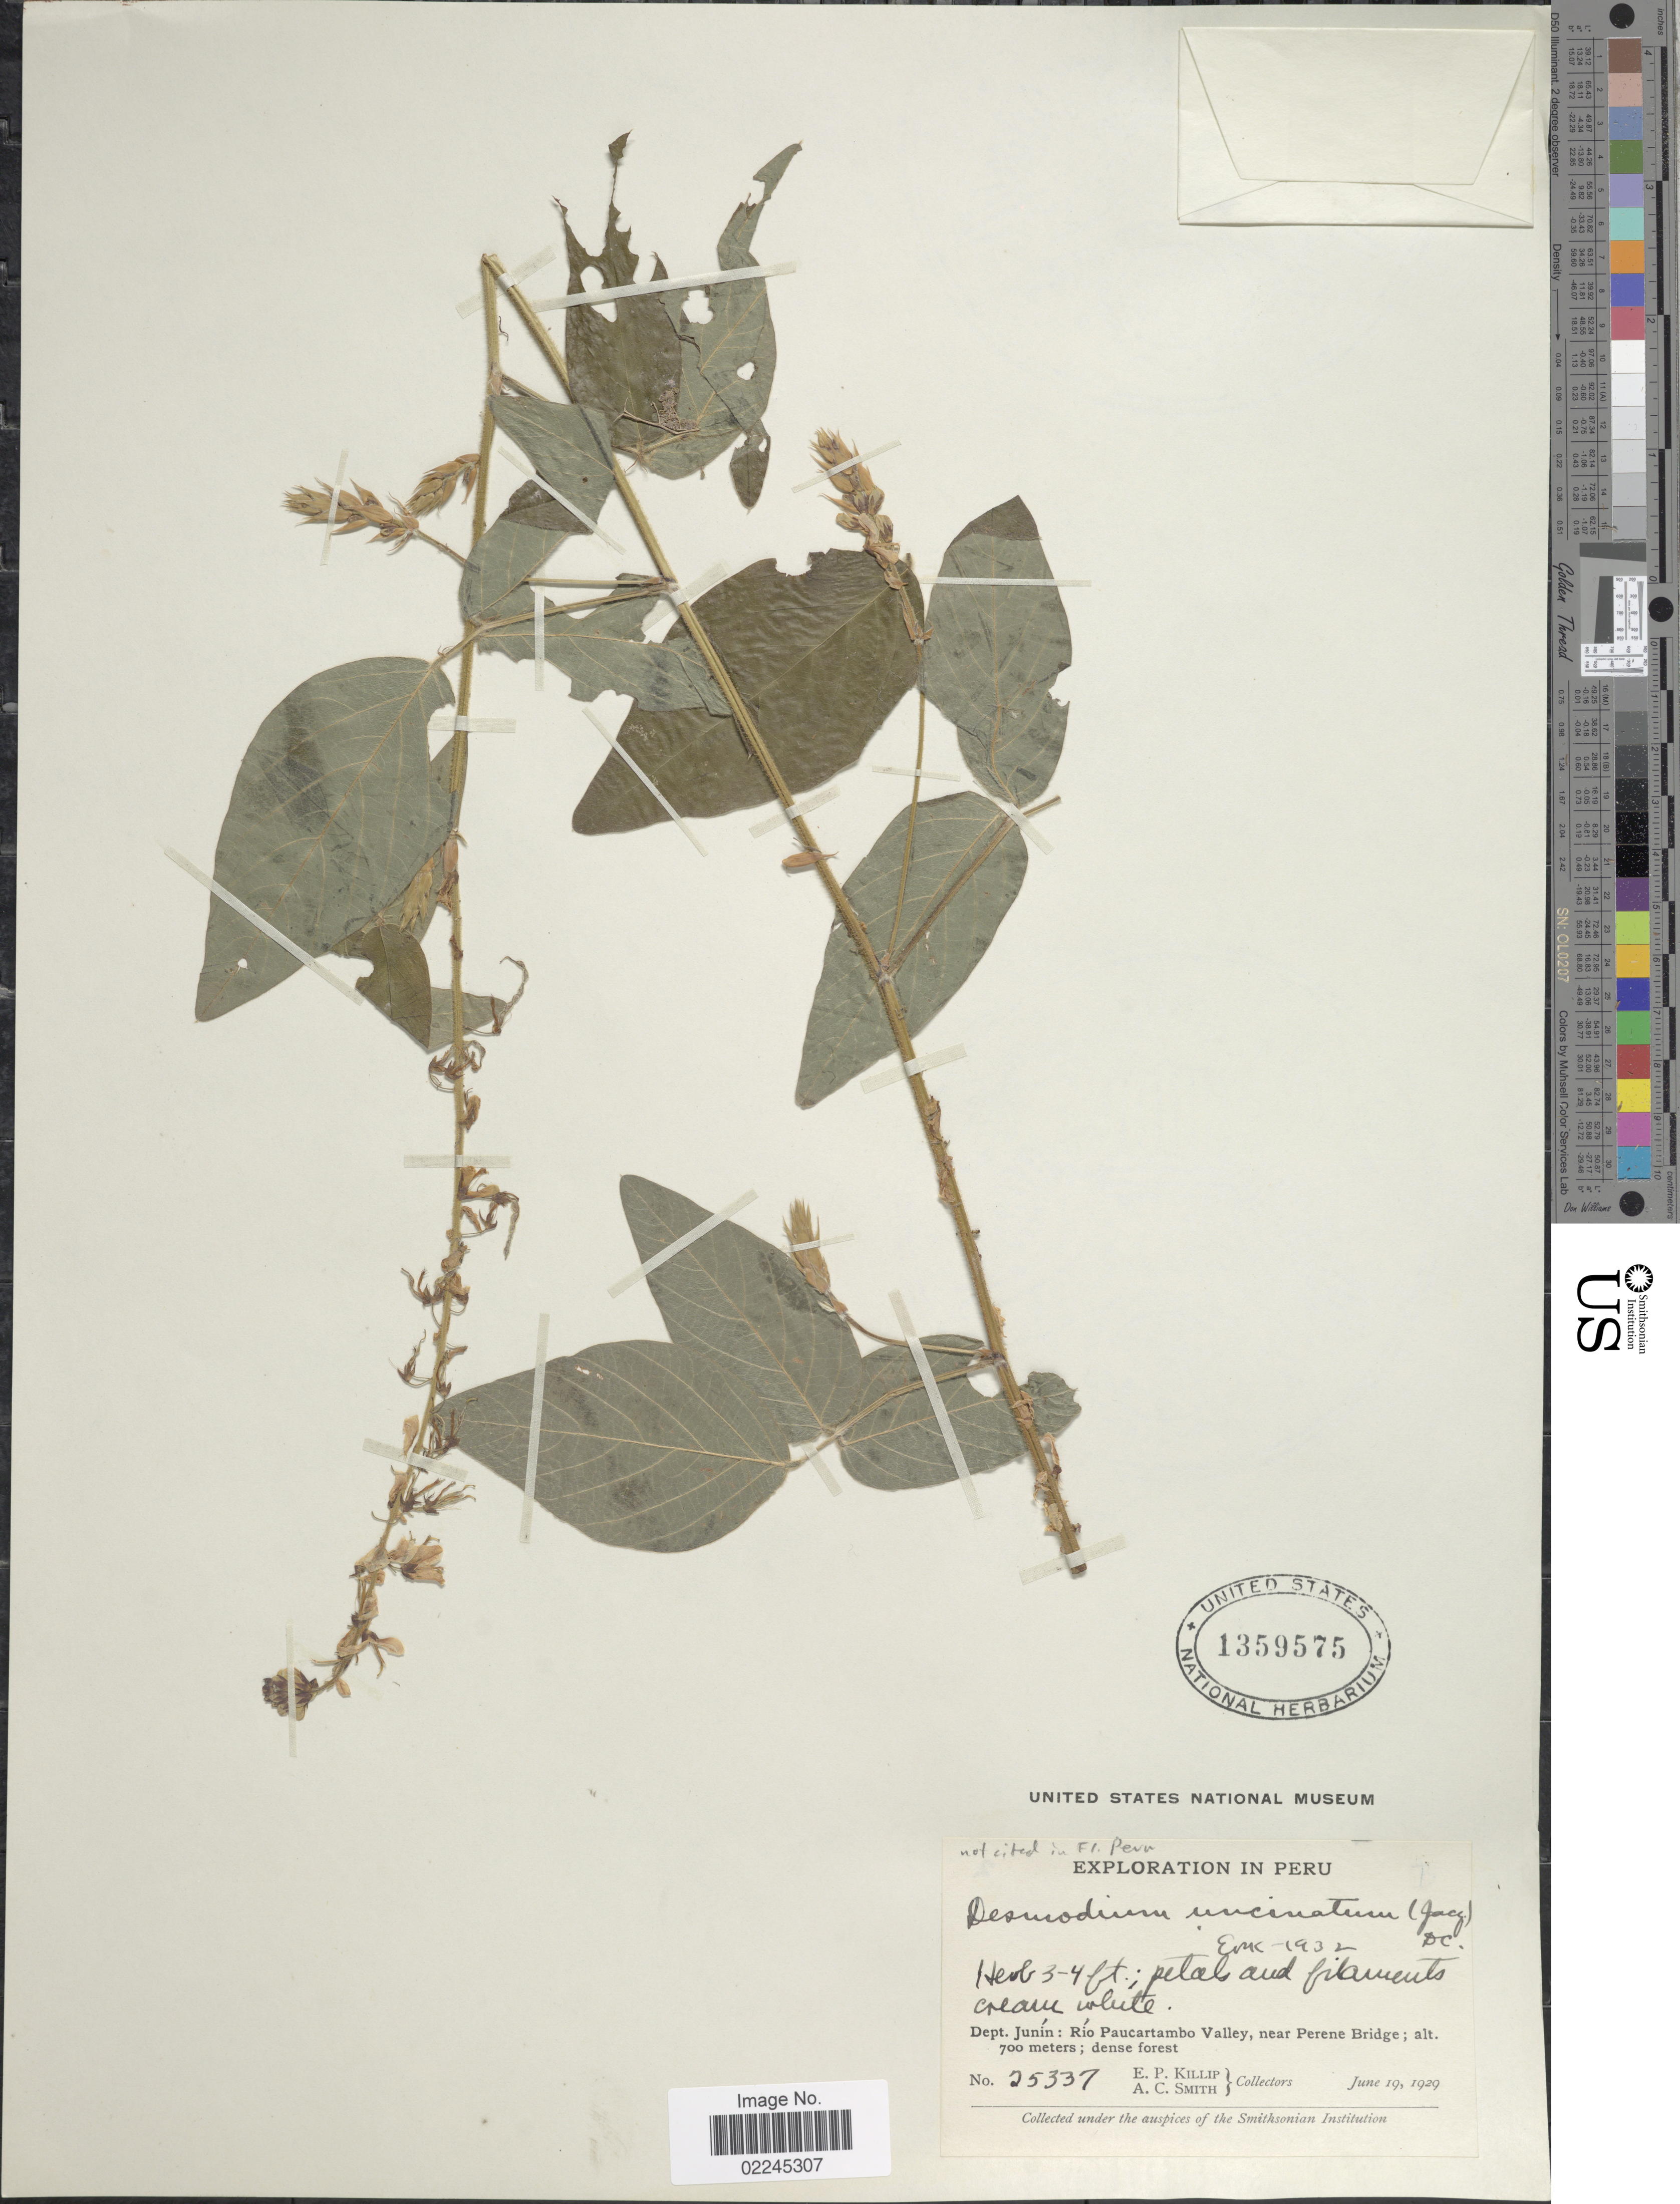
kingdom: Plantae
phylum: Tracheophyta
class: Magnoliopsida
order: Fabales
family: Fabaceae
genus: Desmodium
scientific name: Desmodium intortum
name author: (Mill.) Urb.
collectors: E. P. Killip & A. C. Smith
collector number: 25337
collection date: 1929-06-19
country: Peru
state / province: Junín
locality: Dept. Junin: Rio Paucartambo Valley, near Perene Bridge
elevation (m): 700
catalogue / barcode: US 1359575